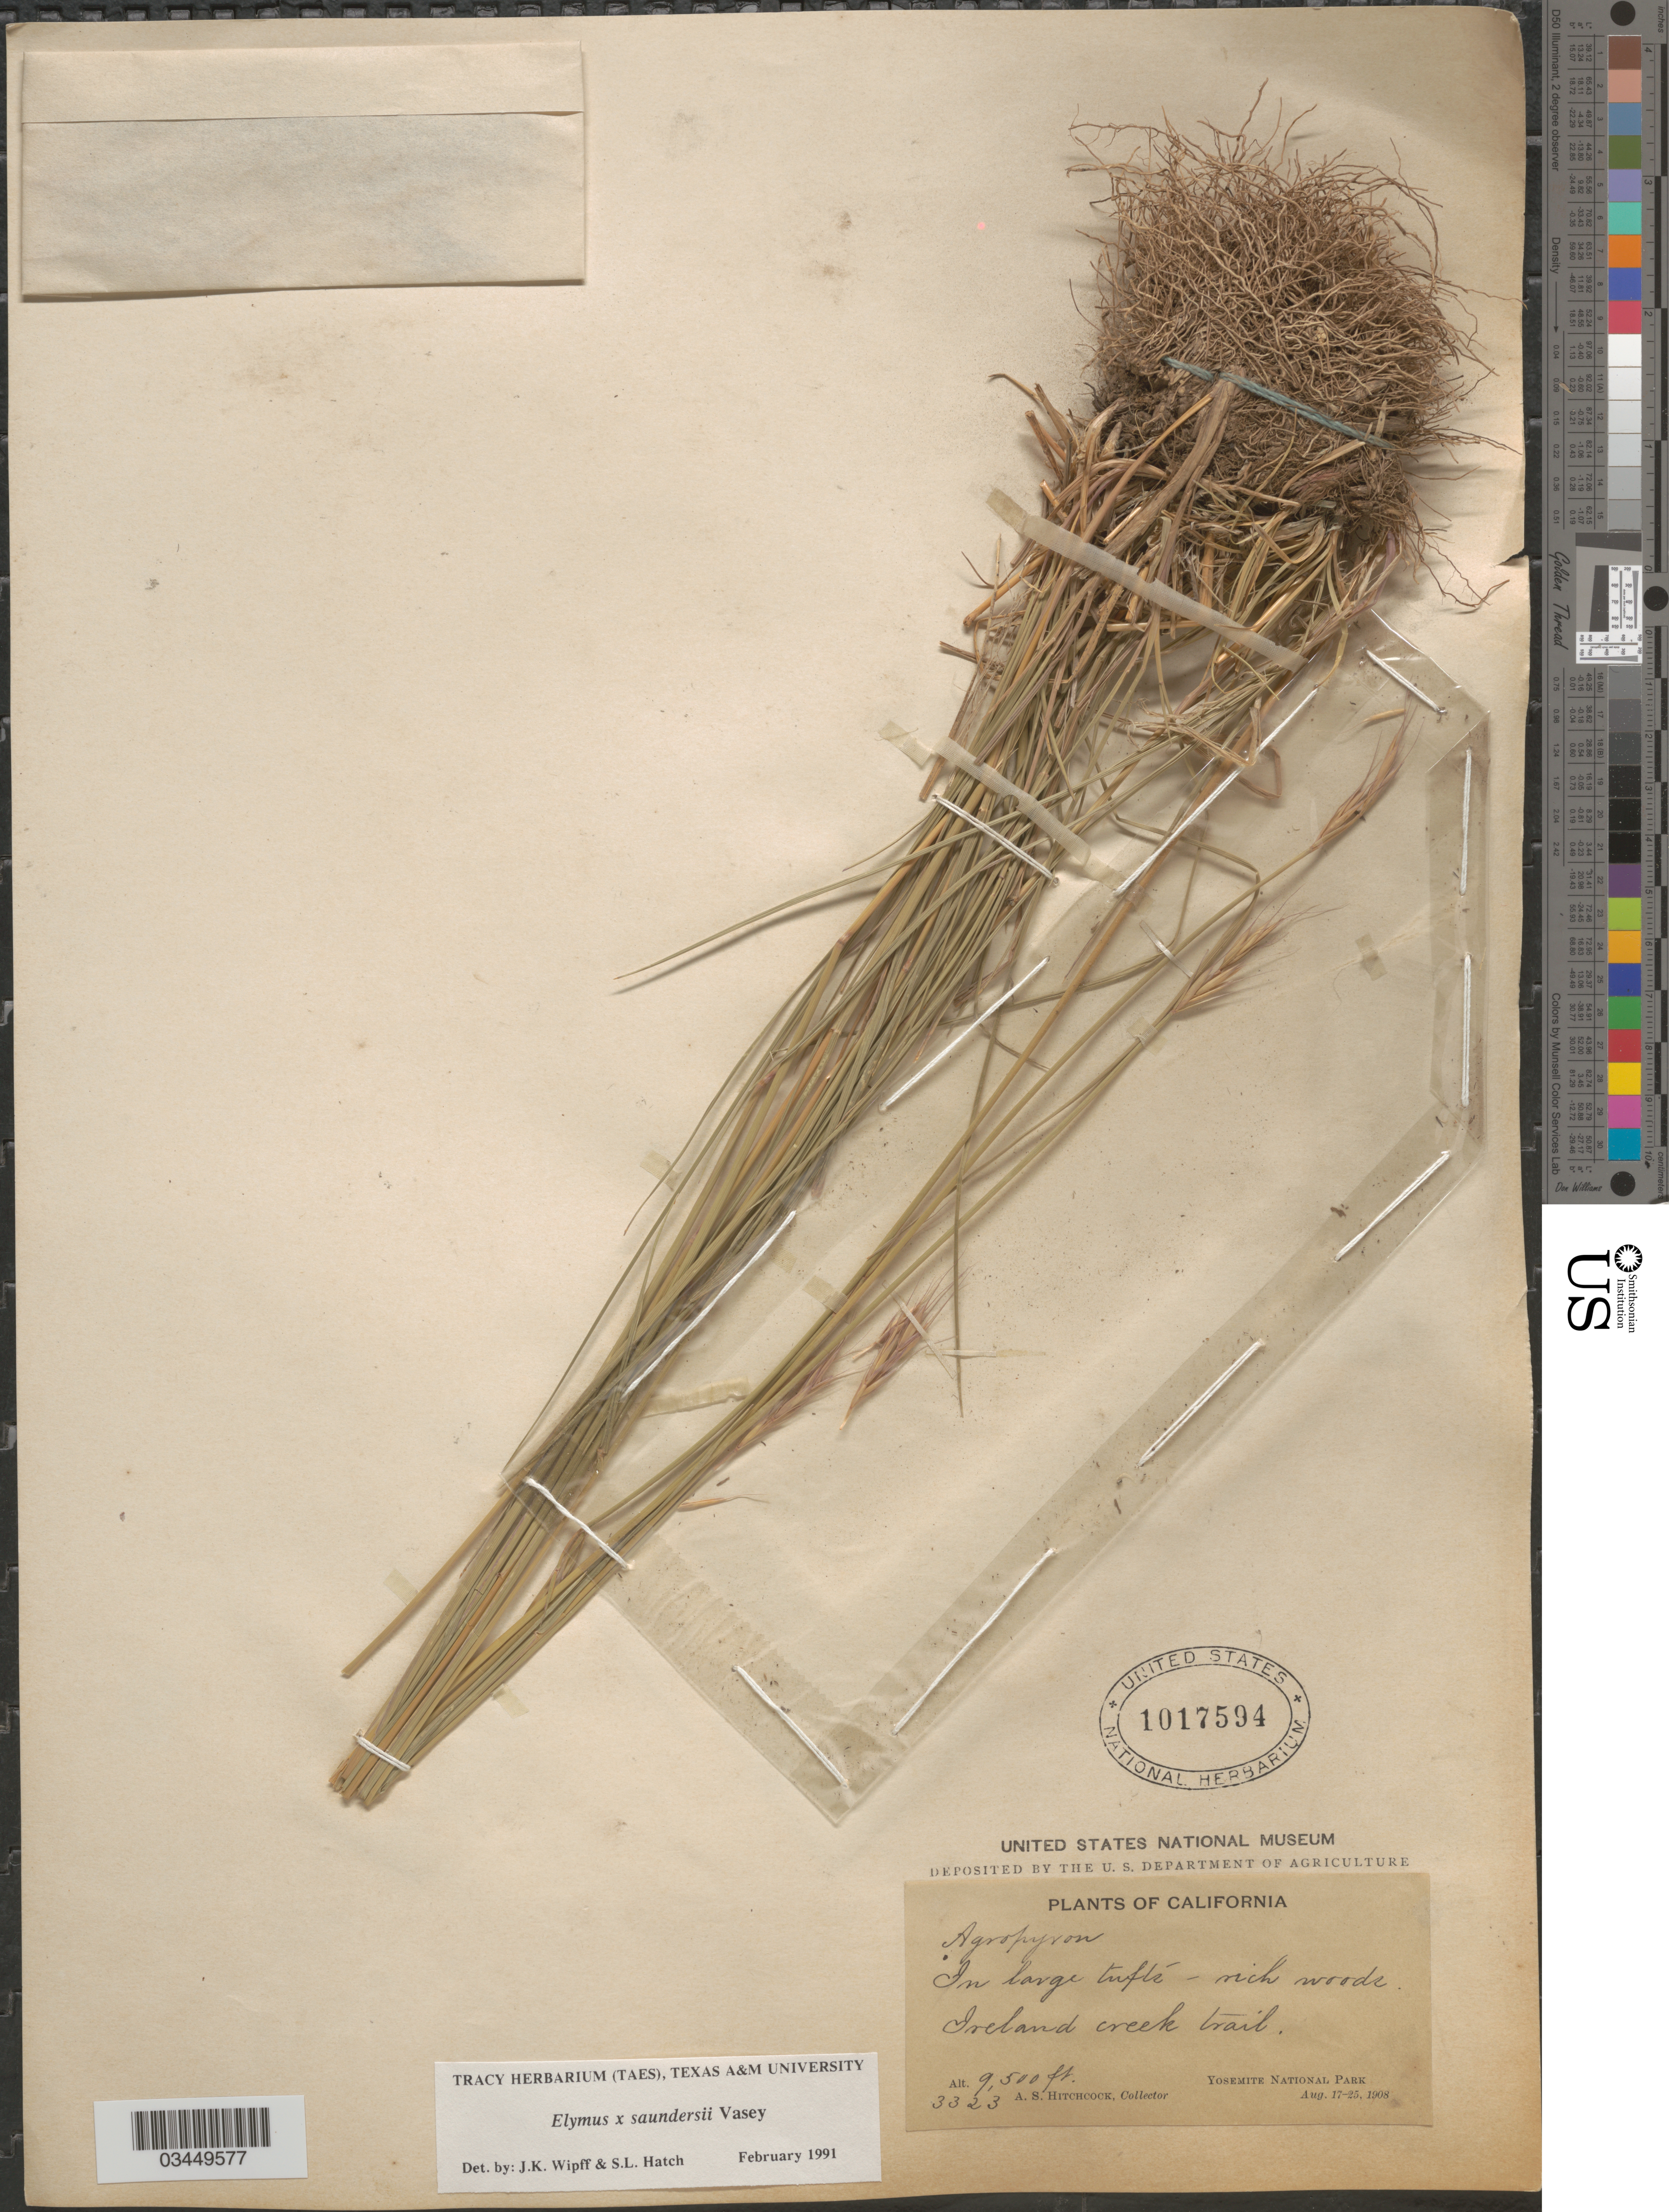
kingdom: Plantae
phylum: Tracheophyta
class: Liliopsida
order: Poales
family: Poaceae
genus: Elymus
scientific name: Elymus x saundersii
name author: Vasey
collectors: A. S. Hitchcock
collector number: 3323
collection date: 1908-08-17/1908-08-25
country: United States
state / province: California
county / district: Mariposa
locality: Ireland creek trail. Yosemite National Park.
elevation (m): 2896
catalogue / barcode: US 1017594